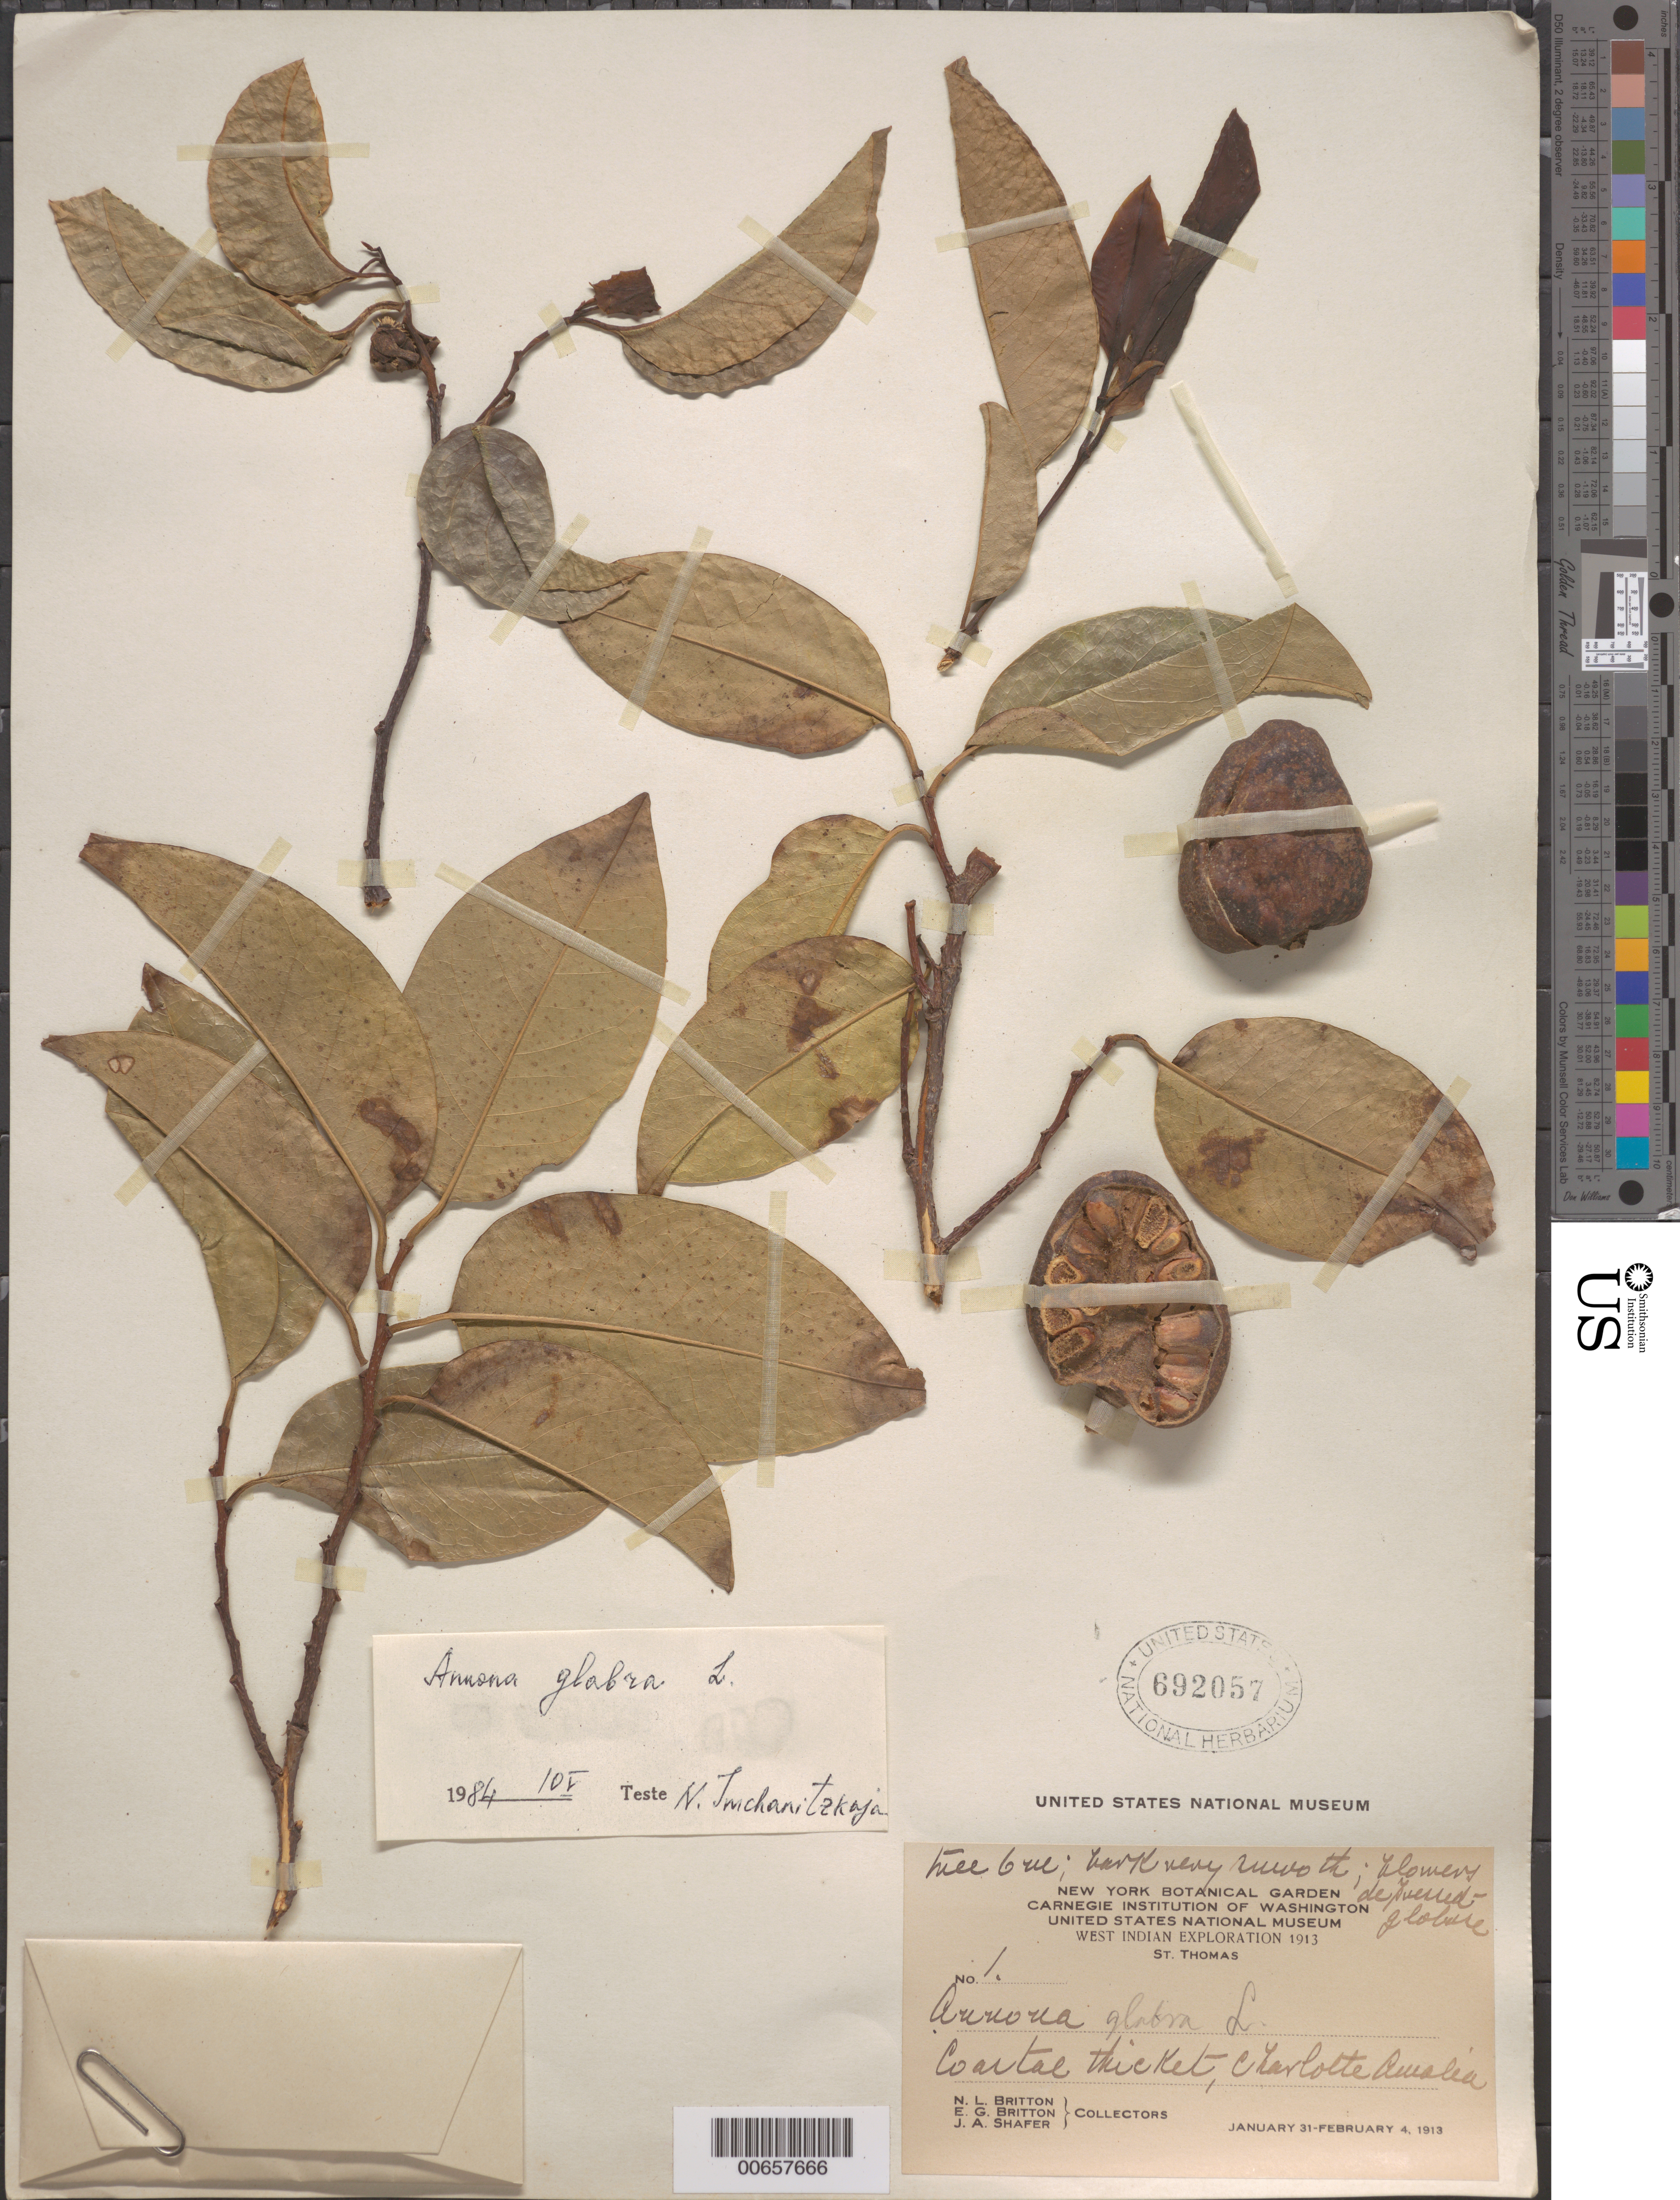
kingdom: Plantae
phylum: Tracheophyta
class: Magnoliopsida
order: Magnoliales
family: Annonaceae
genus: Annona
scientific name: Annona glabra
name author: L.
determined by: McChanitzkaja, N.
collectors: N. Britton, E. G. Britton & J. A. Shafer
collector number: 1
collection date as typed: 31 Jan 1913 to 04 Feb 1913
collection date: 1913-01-31/1913-02-04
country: U.S. Virgin Islands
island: St. Thomas Island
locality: Charlotte Amalia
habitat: Coastal thicket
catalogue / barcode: US 692057